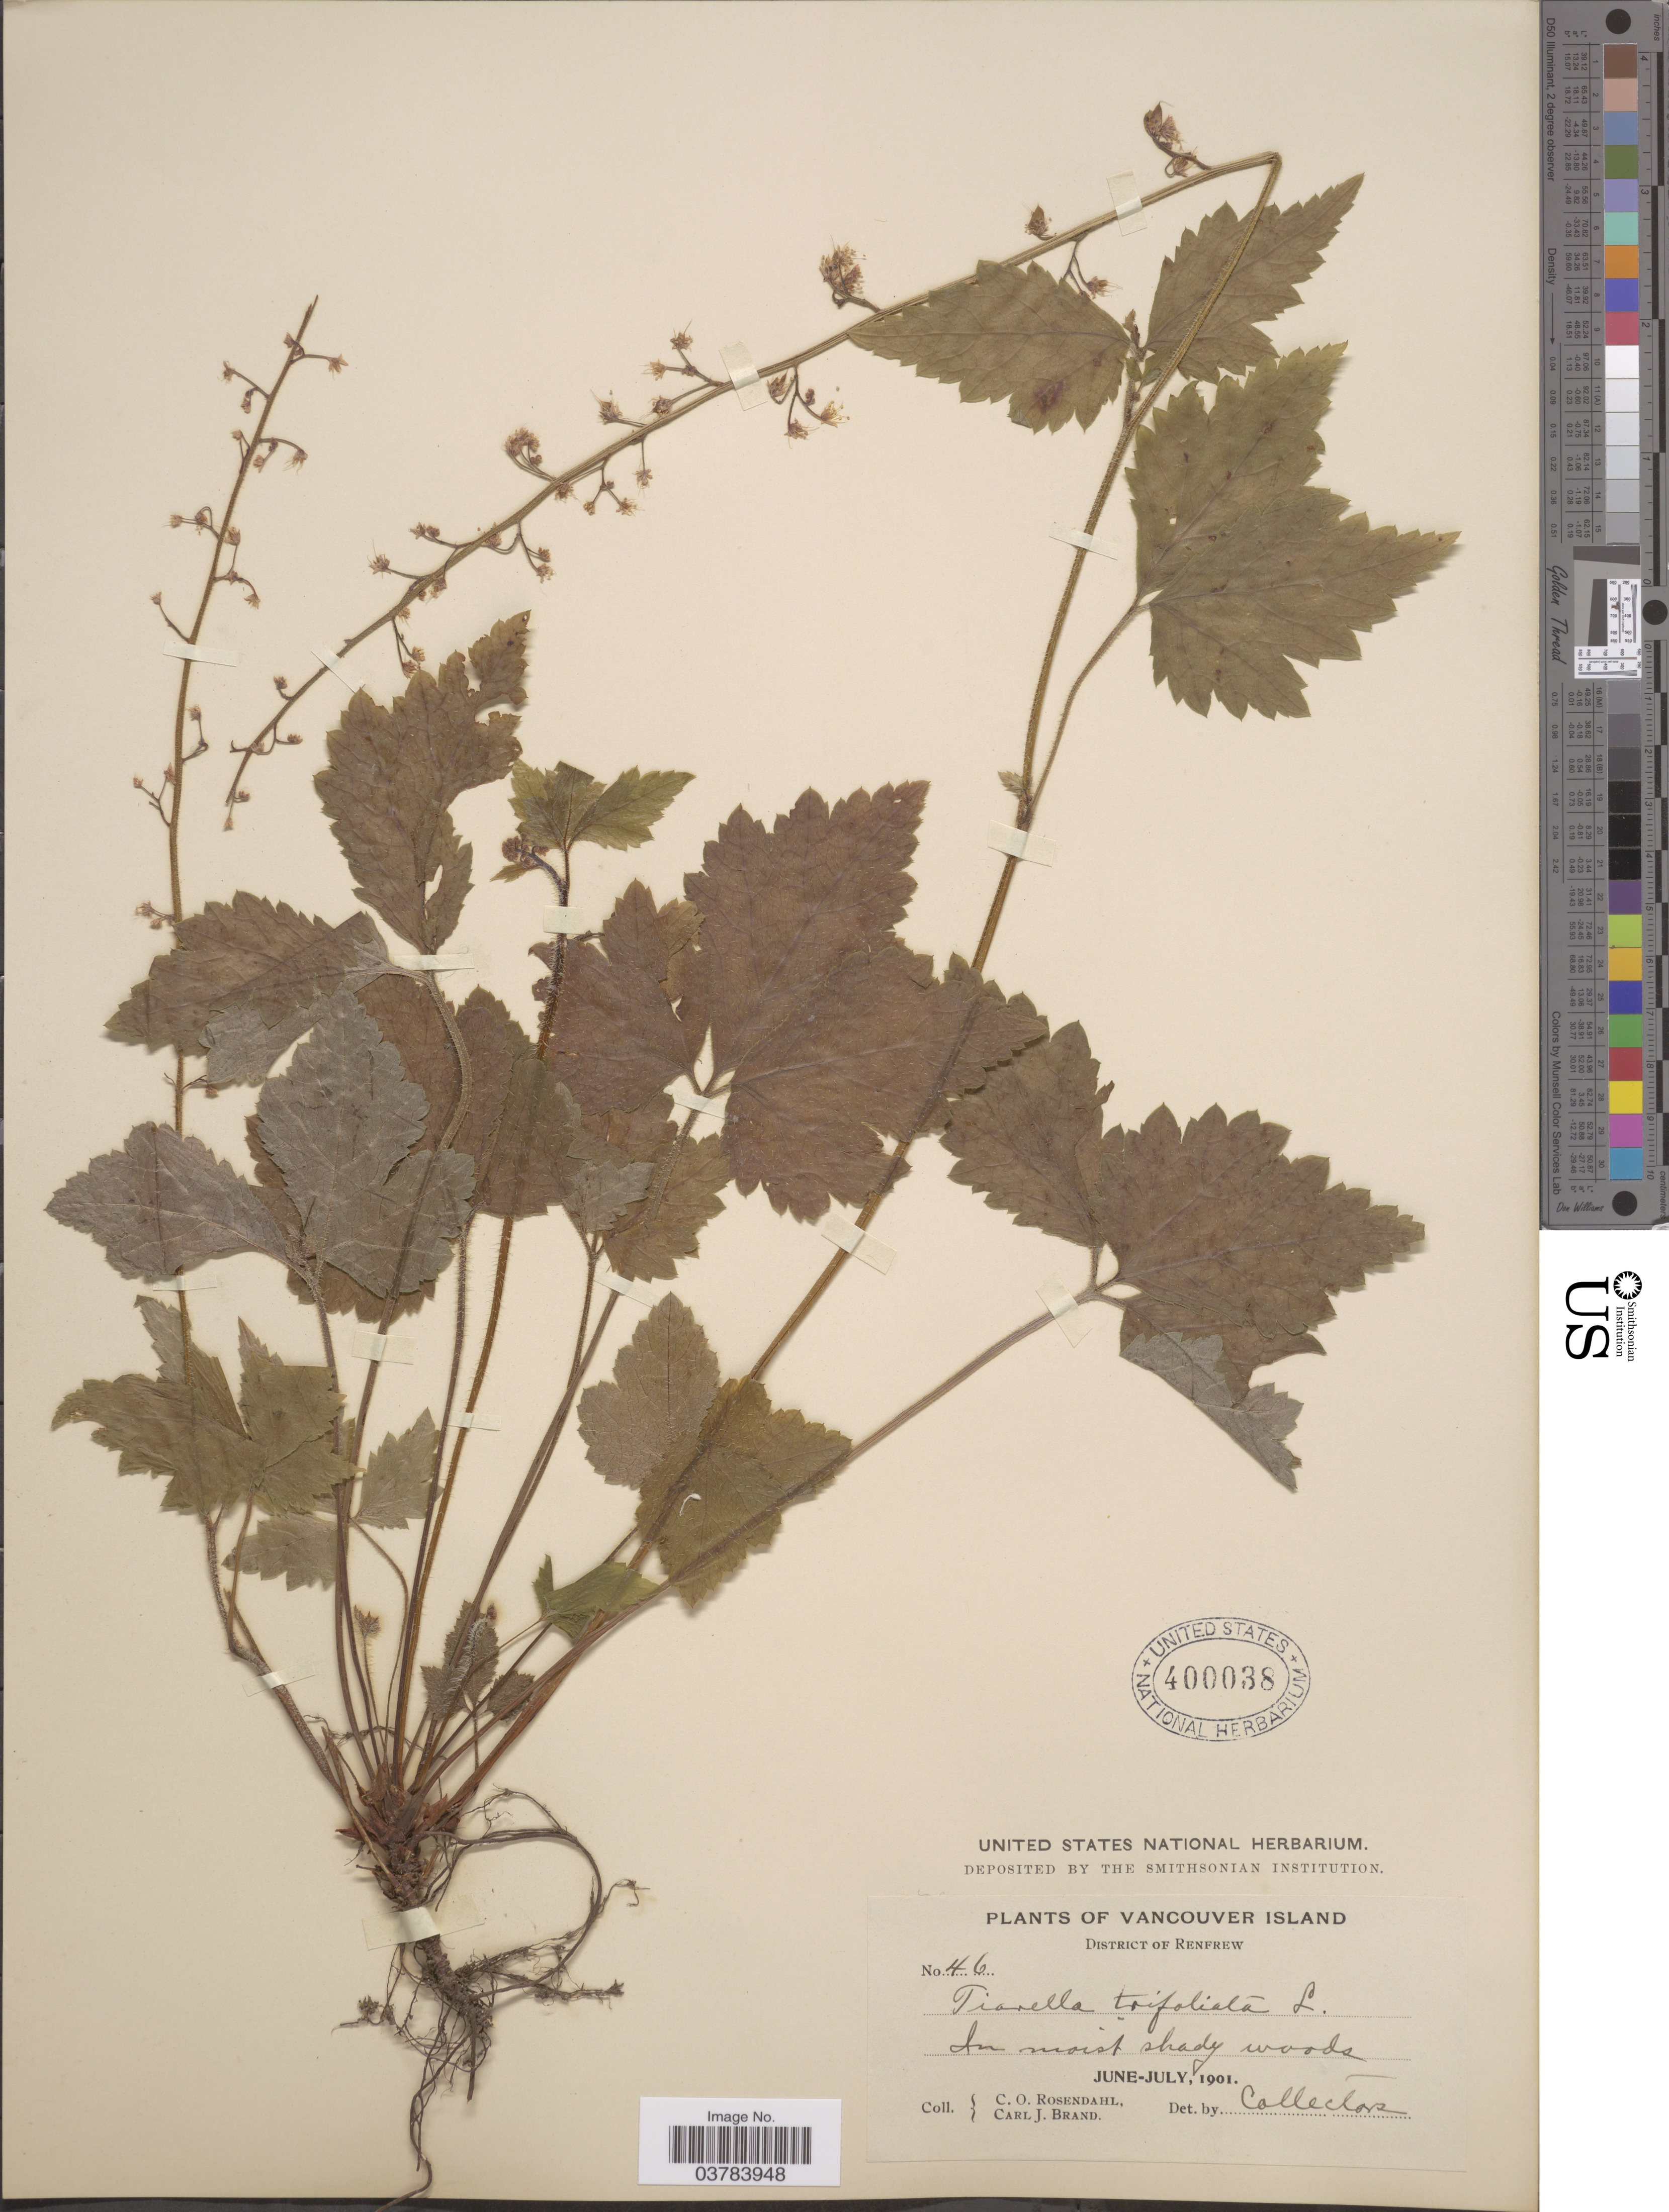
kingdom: Plantae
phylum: Tracheophyta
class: Magnoliopsida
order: Saxifragales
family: Saxifragaceae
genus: Tiarella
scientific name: Tiarella trifoliata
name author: L.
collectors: C. O. Rosendahl & C. J. Brand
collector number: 46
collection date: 1901-06/1901-07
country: Canada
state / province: British Columbia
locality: Vancouver Island. District of Renfrew.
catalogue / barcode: US 400038